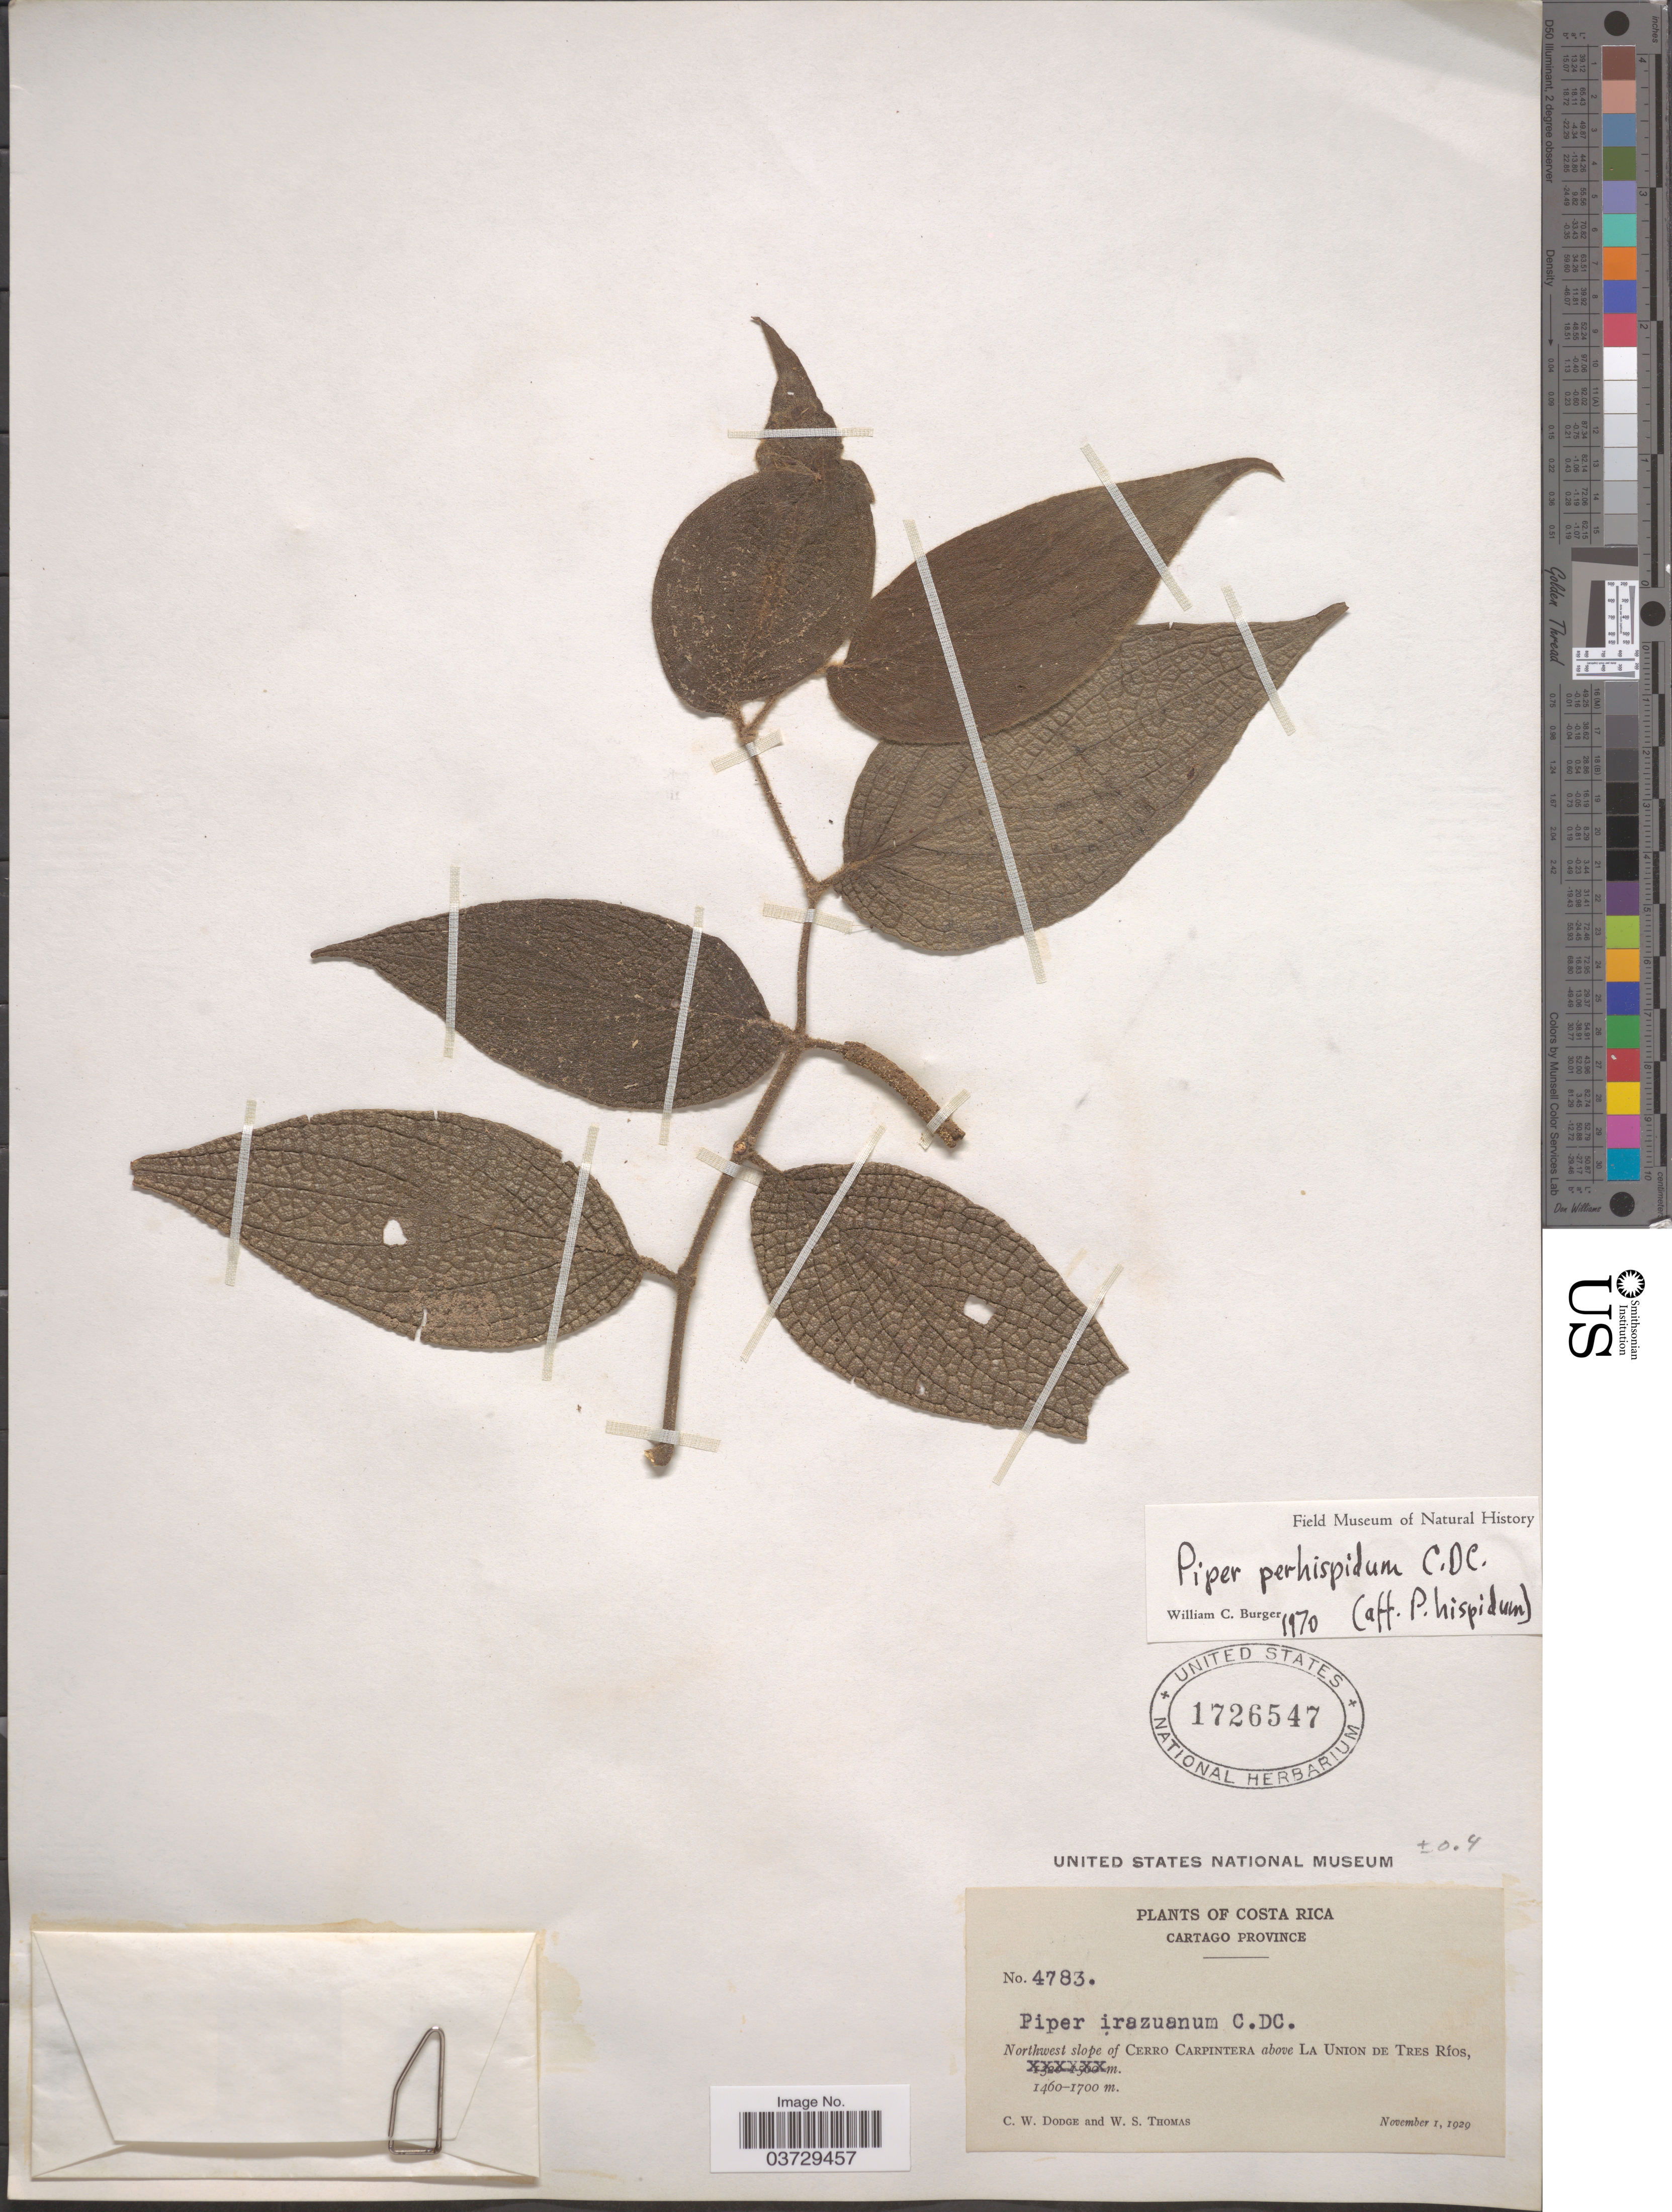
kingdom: Plantae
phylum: Tracheophyta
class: Magnoliopsida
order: Piperales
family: Piperaceae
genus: Piper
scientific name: Piper perhispidum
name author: C. DC.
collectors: C. Dodge & W. S. Thomas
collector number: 4783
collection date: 1929-11-01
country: Costa Rica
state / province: Cartago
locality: Nortwest slope of Cerro Carpintera above La Union de Tres Ríos.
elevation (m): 1460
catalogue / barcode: US 1726547